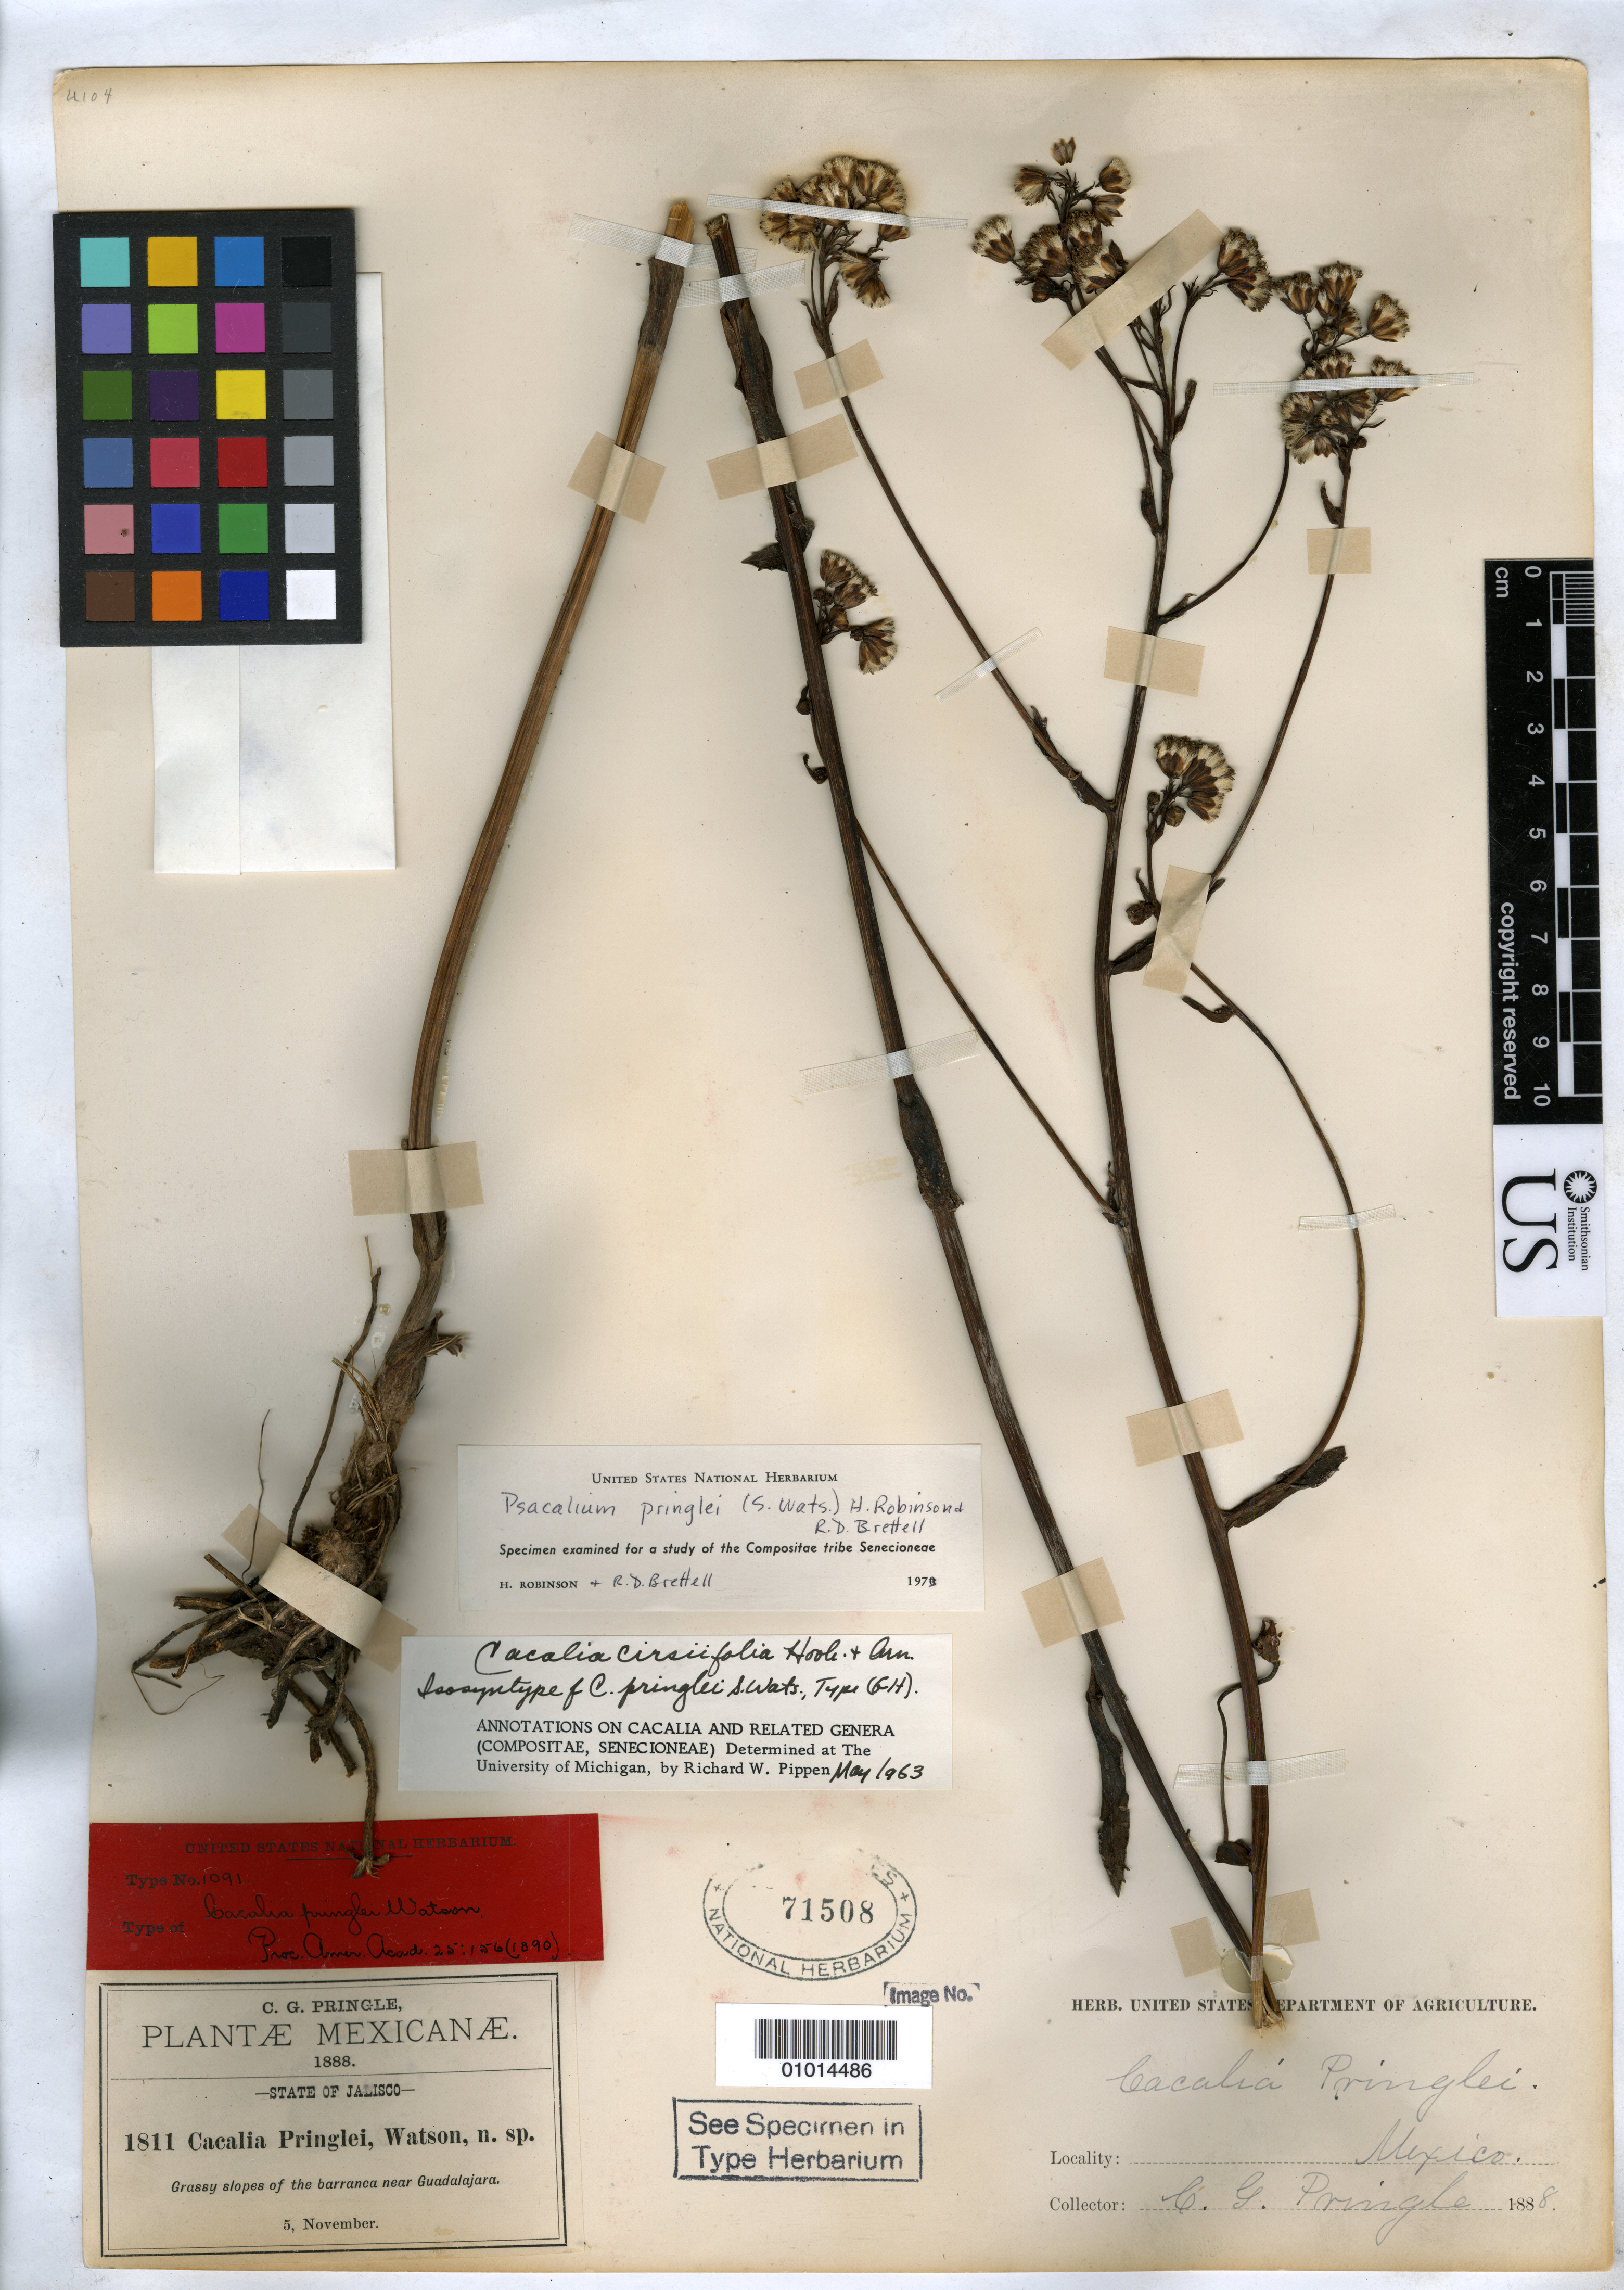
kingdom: Plantae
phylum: Tracheophyta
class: Magnoliopsida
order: Asterales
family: Asteraceae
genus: Cacalia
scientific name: Cacalia pringlei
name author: S. Watson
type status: Isosyntype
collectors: C. G. Pringle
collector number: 1811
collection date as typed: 01 Nov 1888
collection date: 1888-11-01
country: Mexico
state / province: Jalisco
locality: The barranca near Guadalajara.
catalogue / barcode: US 71508